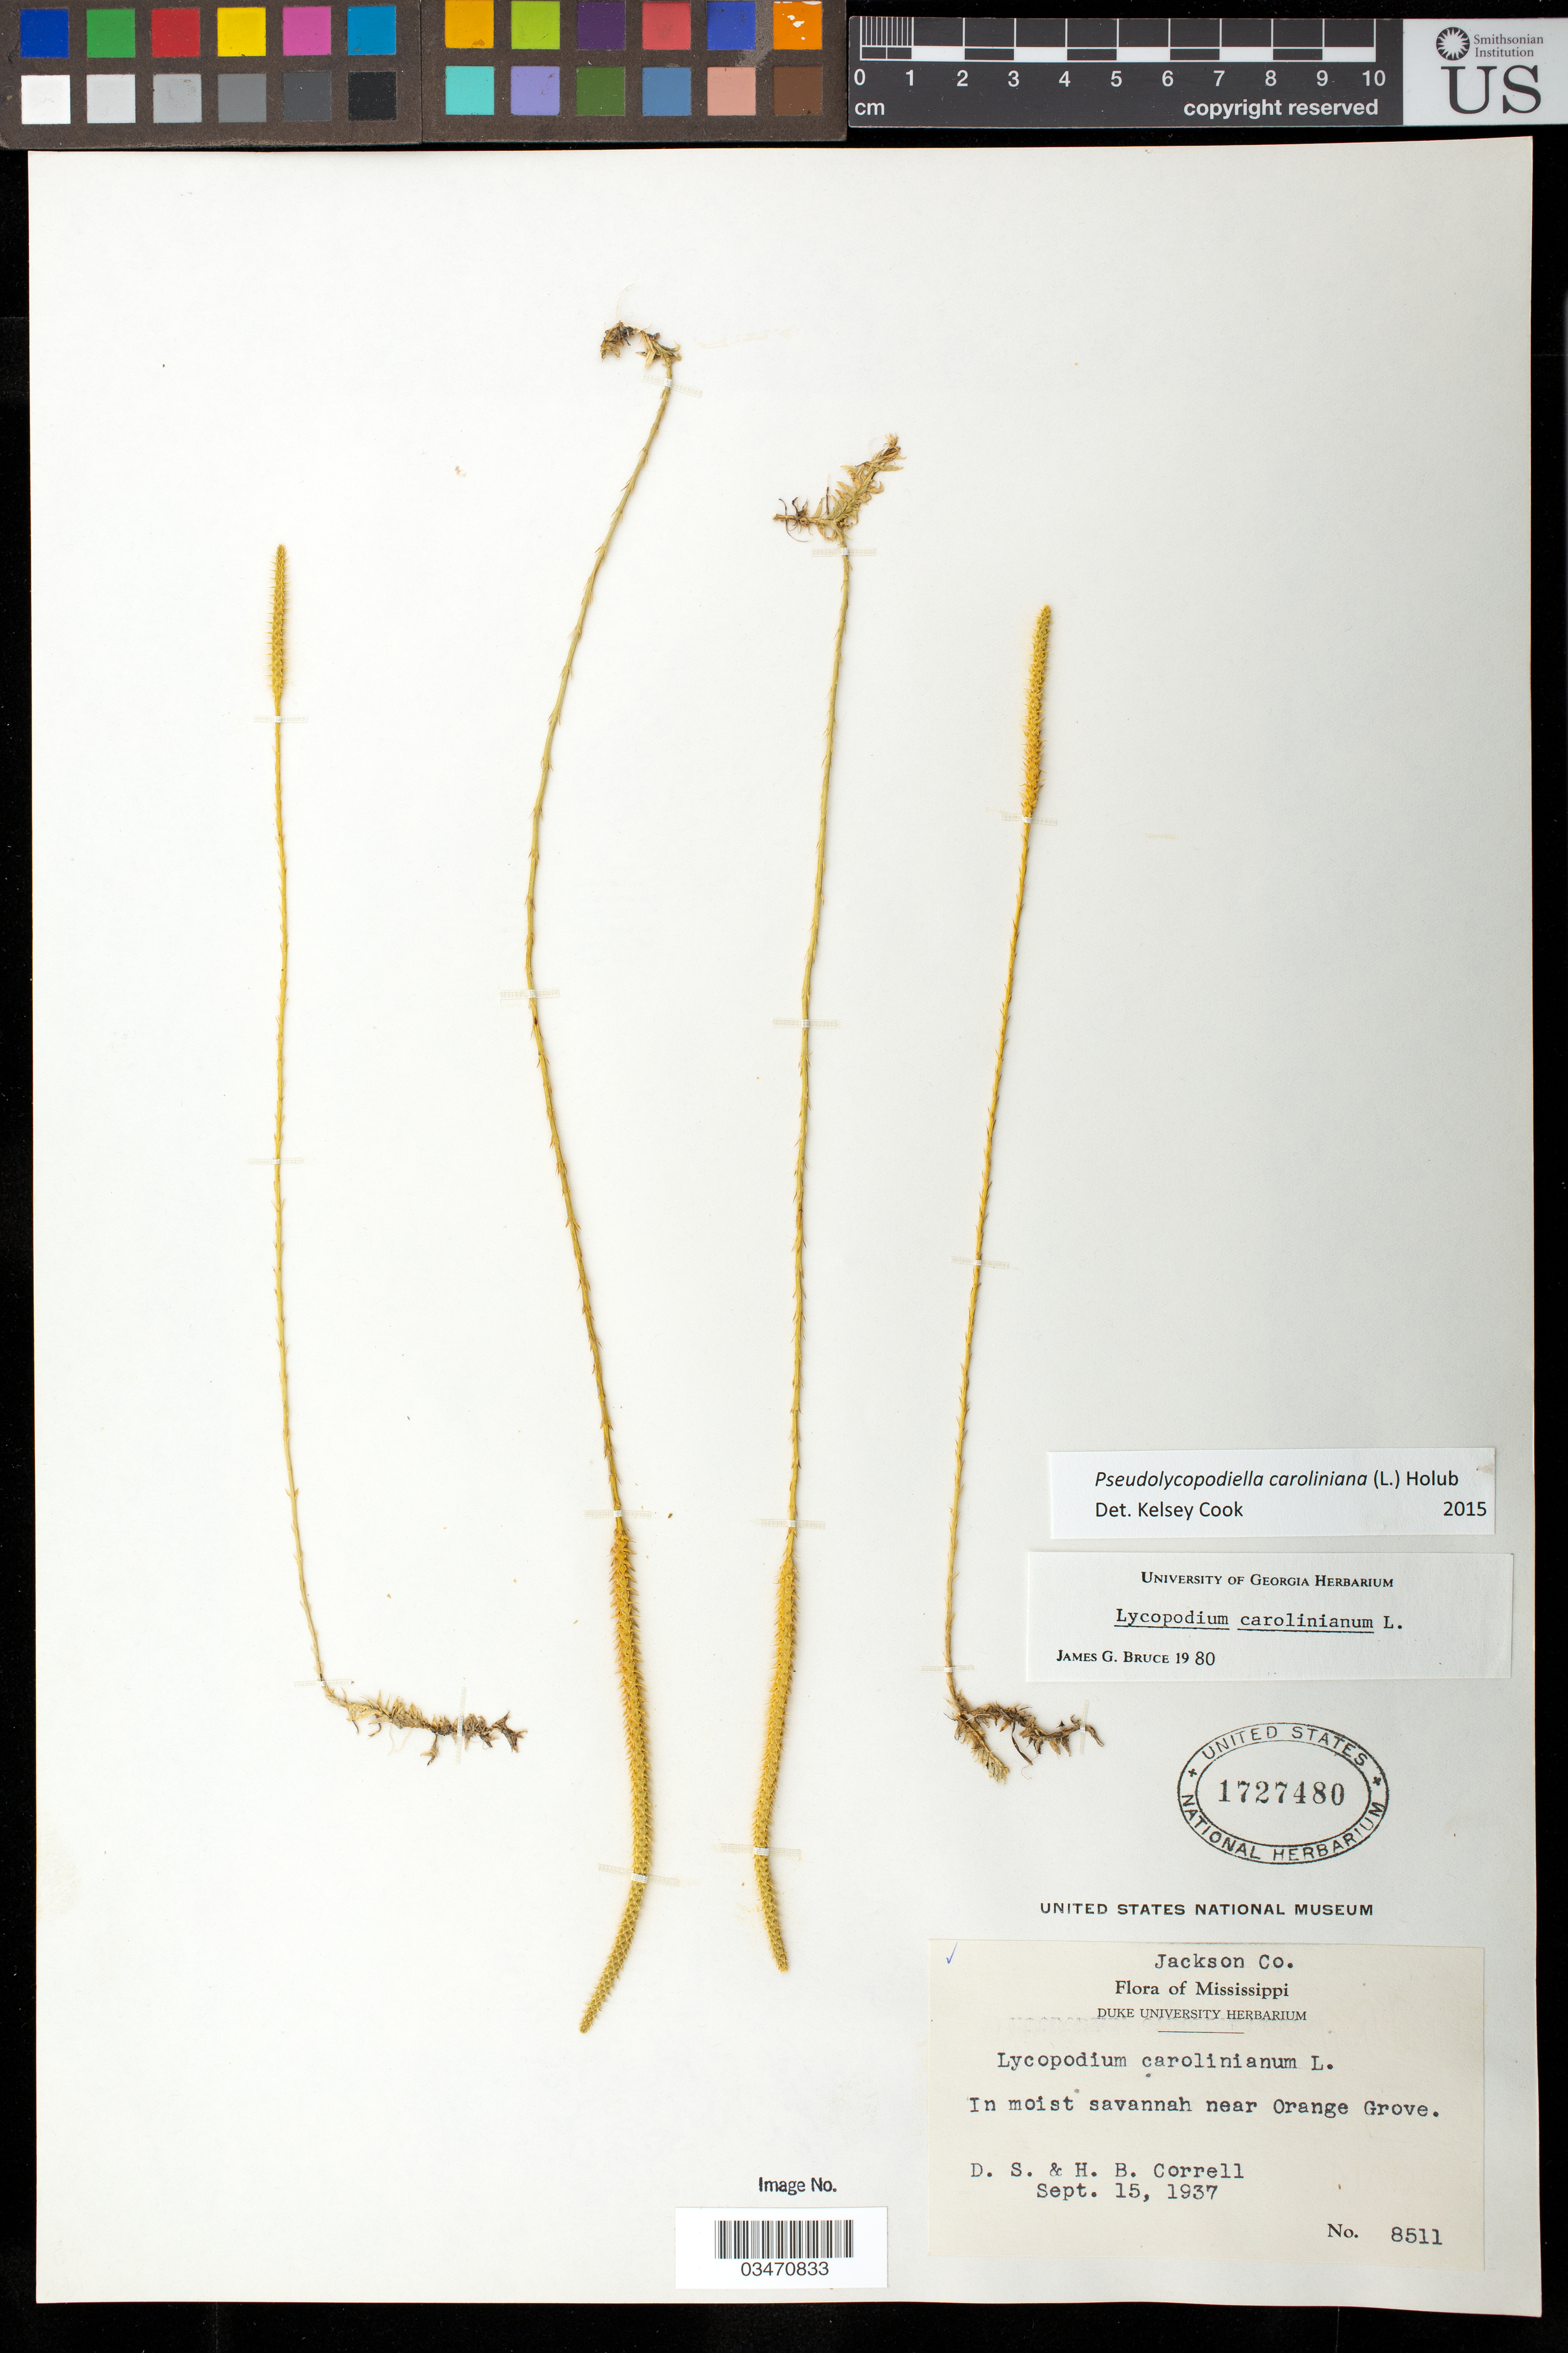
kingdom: Plantae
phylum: Tracheophyta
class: Lycopodiopsida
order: Lycopodiales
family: Lycopodiaceae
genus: Pseudolycopodiella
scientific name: Pseudolycopodiella caroliniana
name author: (L.) Holub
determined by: Cook, K.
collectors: D. S. Correll & H. Correll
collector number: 8511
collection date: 1937-09-15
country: United States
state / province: Mississippi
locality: Near Orange Grove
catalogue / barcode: US 1727480